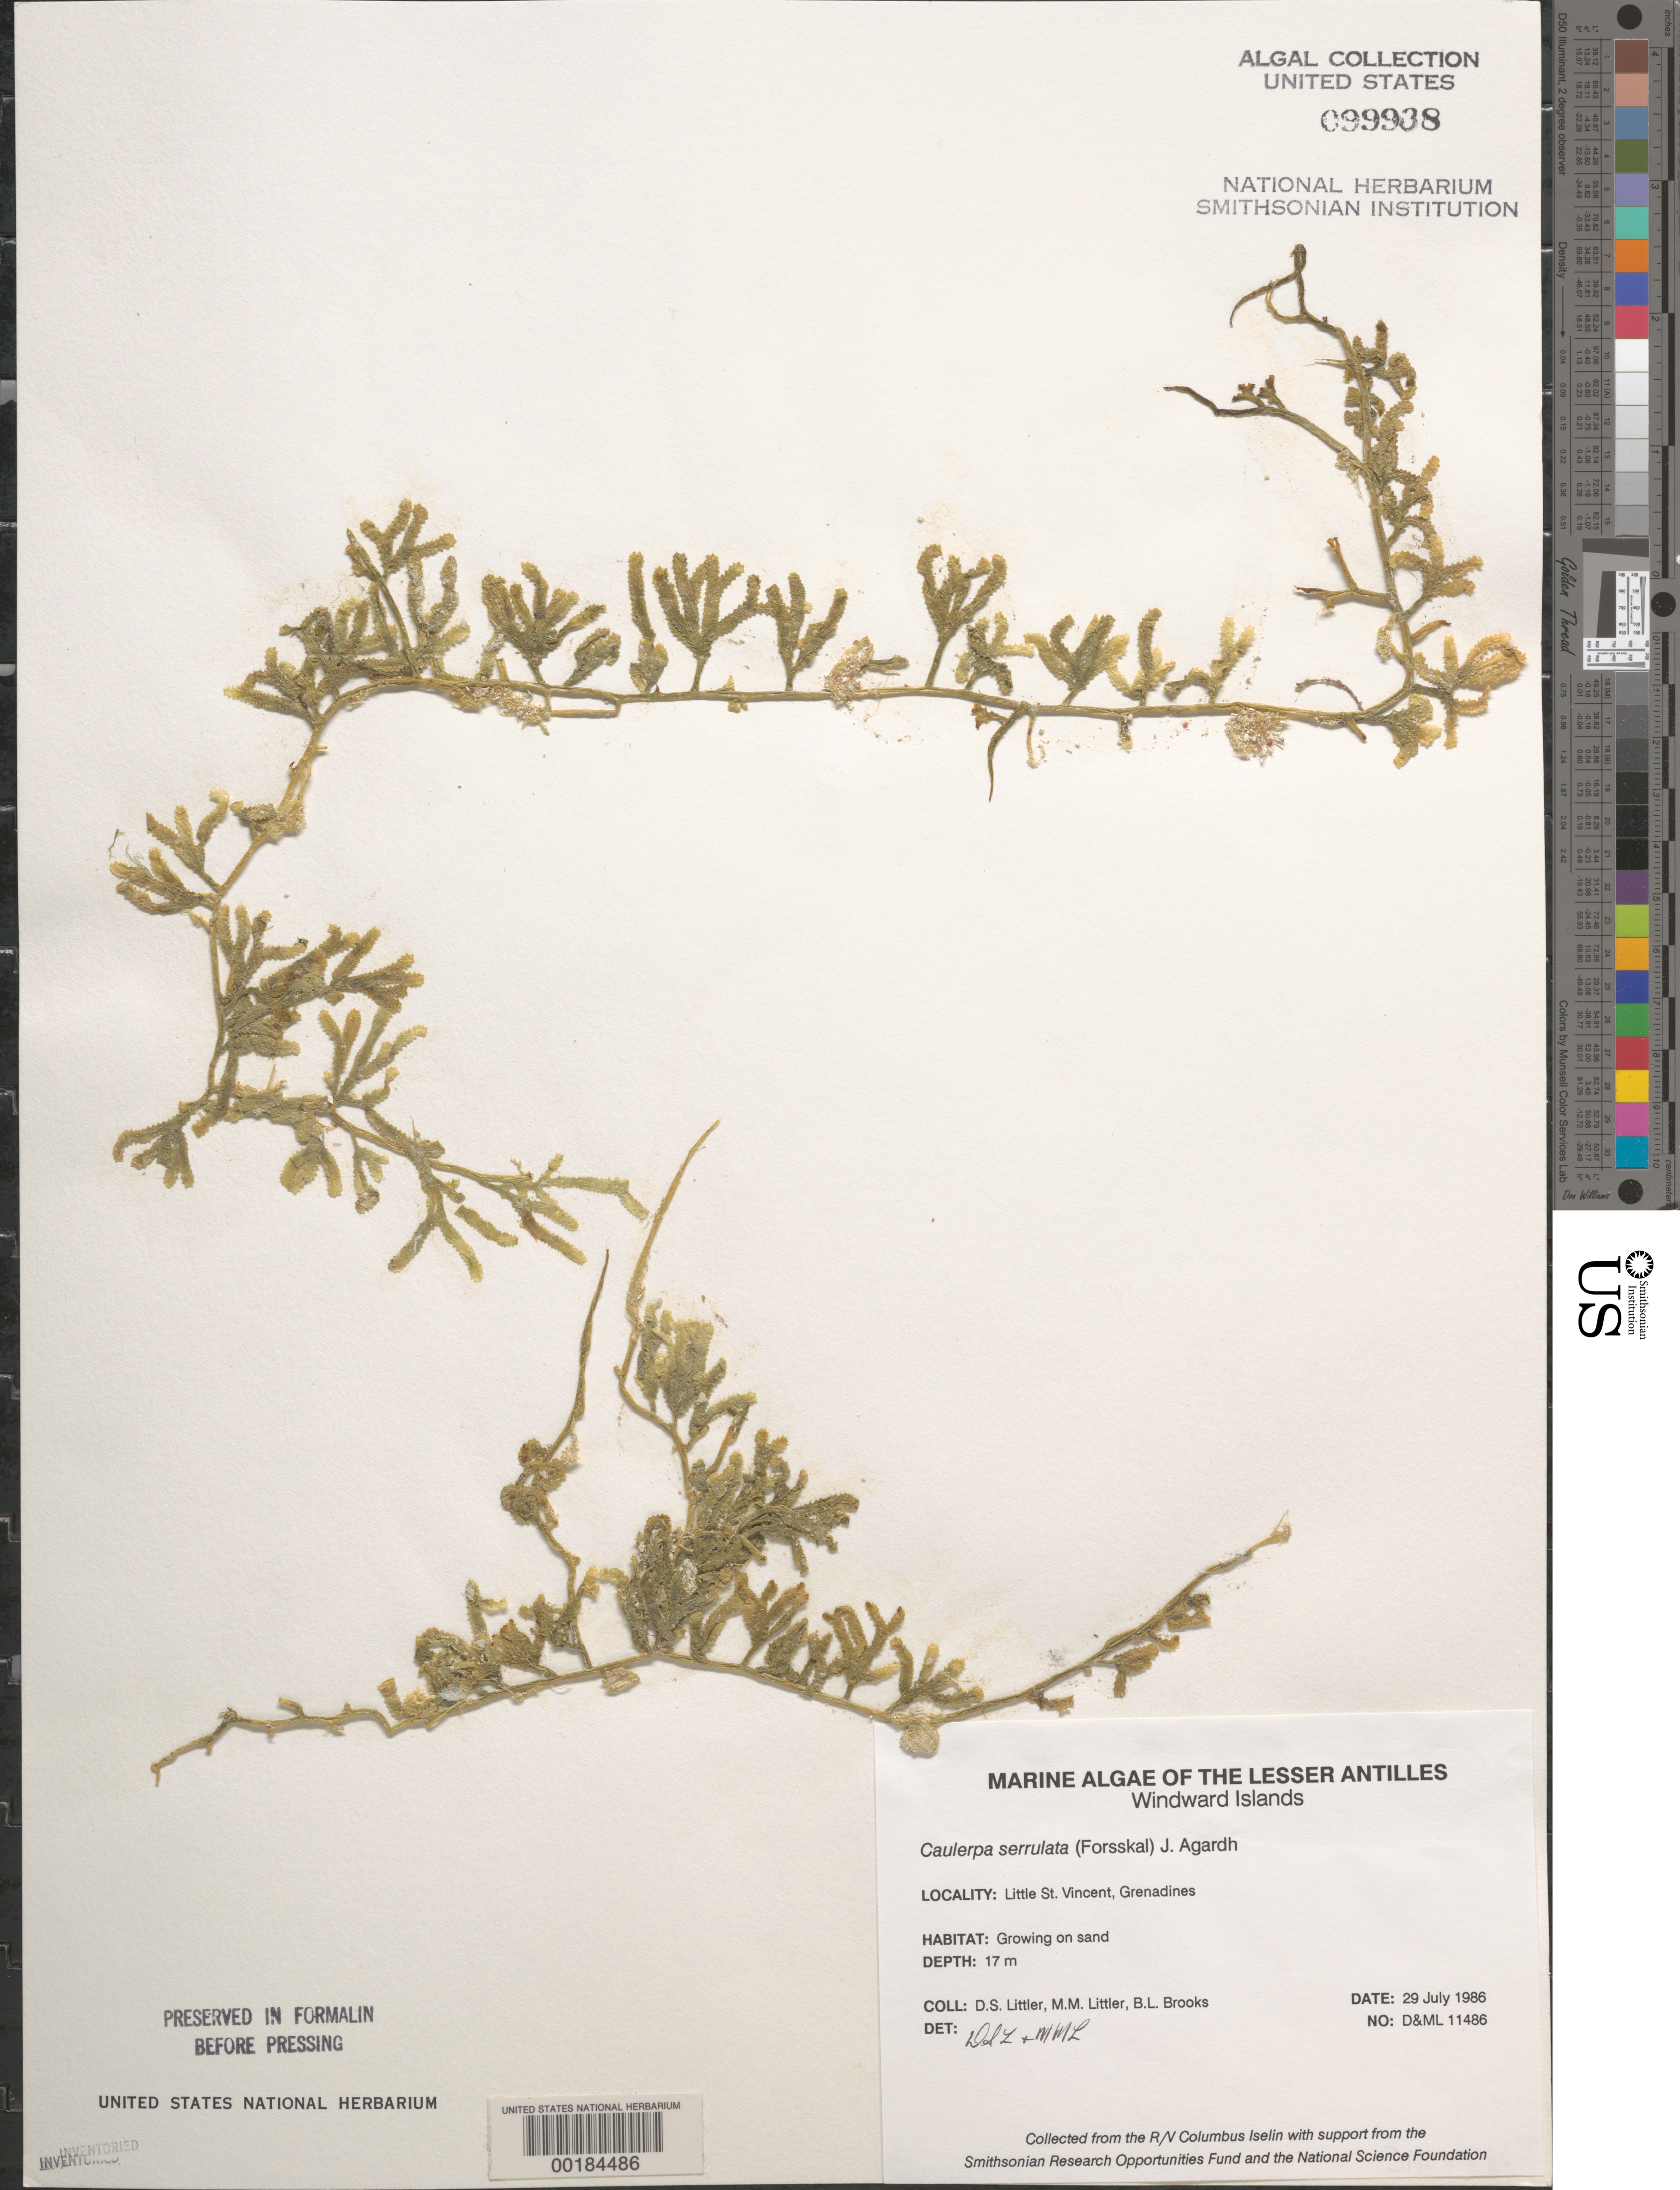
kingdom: Plantae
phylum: Chlorophyta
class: Ulvophyceae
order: Bryopsidales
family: Caulerpaceae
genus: Caulerpa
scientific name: Caulerpa serrulata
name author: (Forssk.) J. Agardh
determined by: Littler, D. S.; Littler, M. M.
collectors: D. S. Littler, M. M. Littler & B. Brooks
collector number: D&ML 11486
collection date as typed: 29 Jul 1986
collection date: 1986-07-29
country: St. Vincent - Grenadines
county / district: Grenadines Parish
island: Little Saint Vincent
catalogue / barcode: US 99938